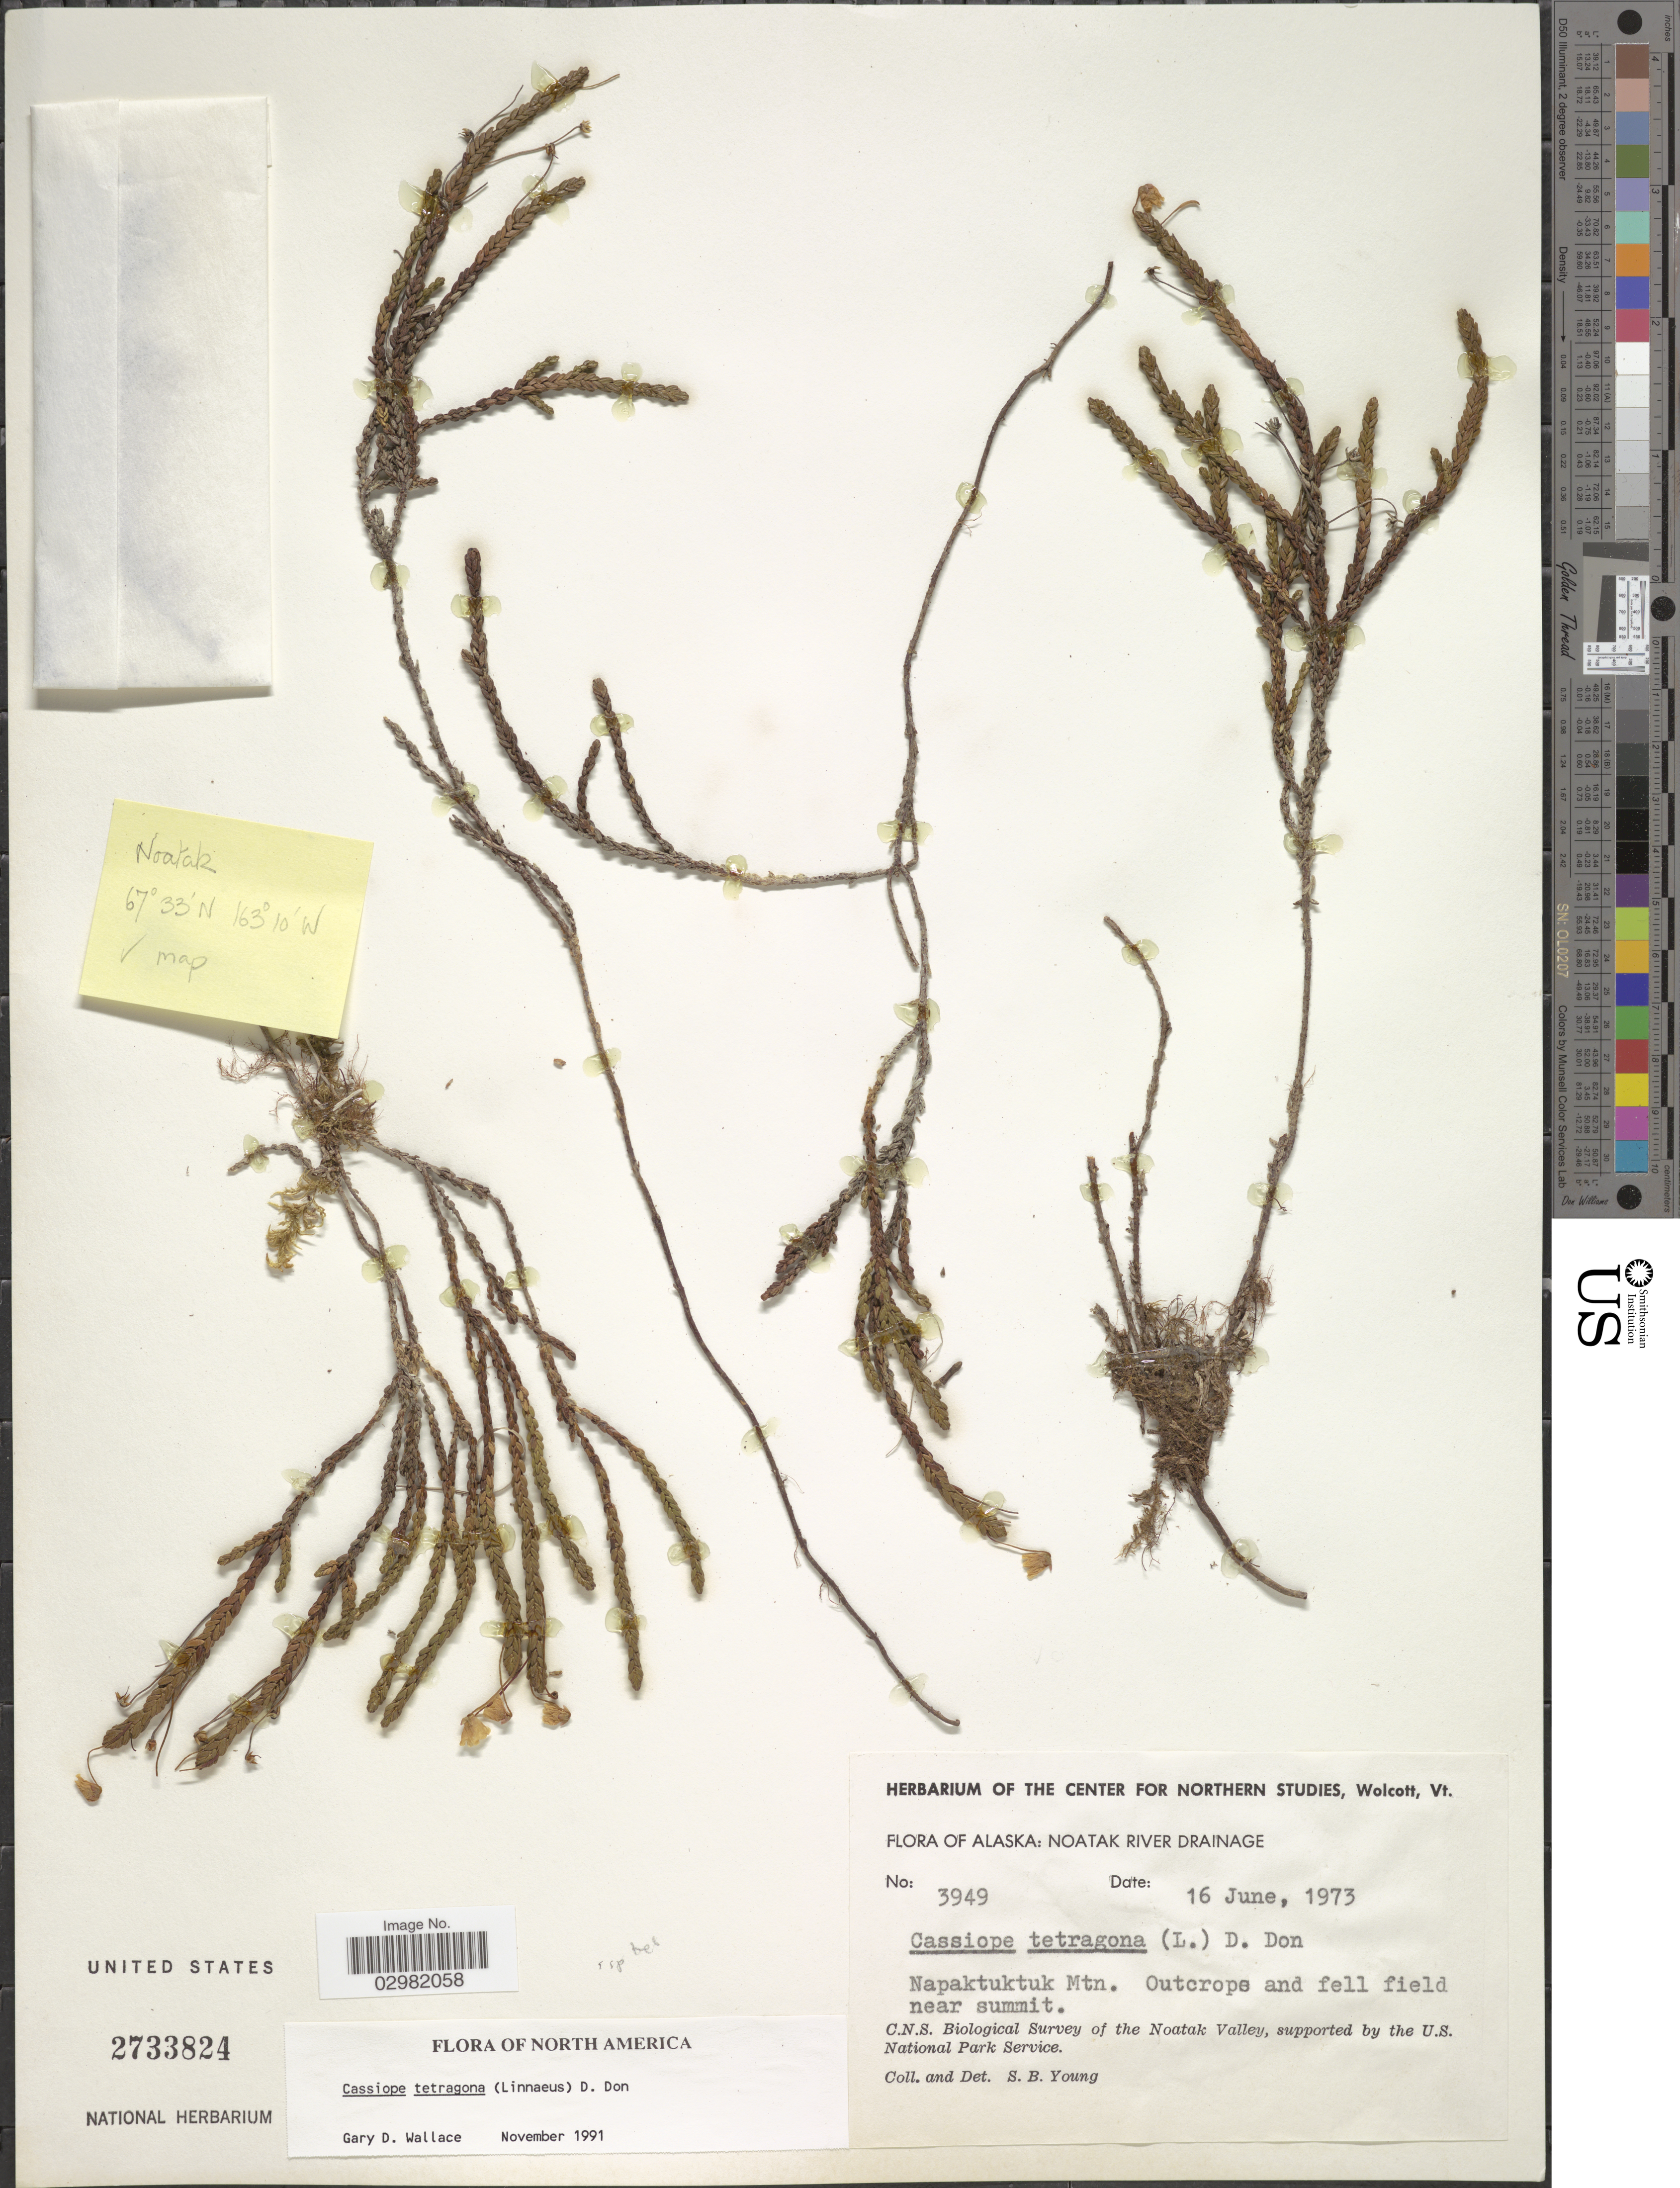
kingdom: Plantae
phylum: Tracheophyta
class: Magnoliopsida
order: Ericales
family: Ericaceae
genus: Cassiope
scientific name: Cassiope tetragona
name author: (L.) D. Don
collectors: S. Young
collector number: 3949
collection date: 1973-06-16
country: United States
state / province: Alaska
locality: Noatak River Drainage. Napaktuktuk Mtn.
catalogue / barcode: US 2733824